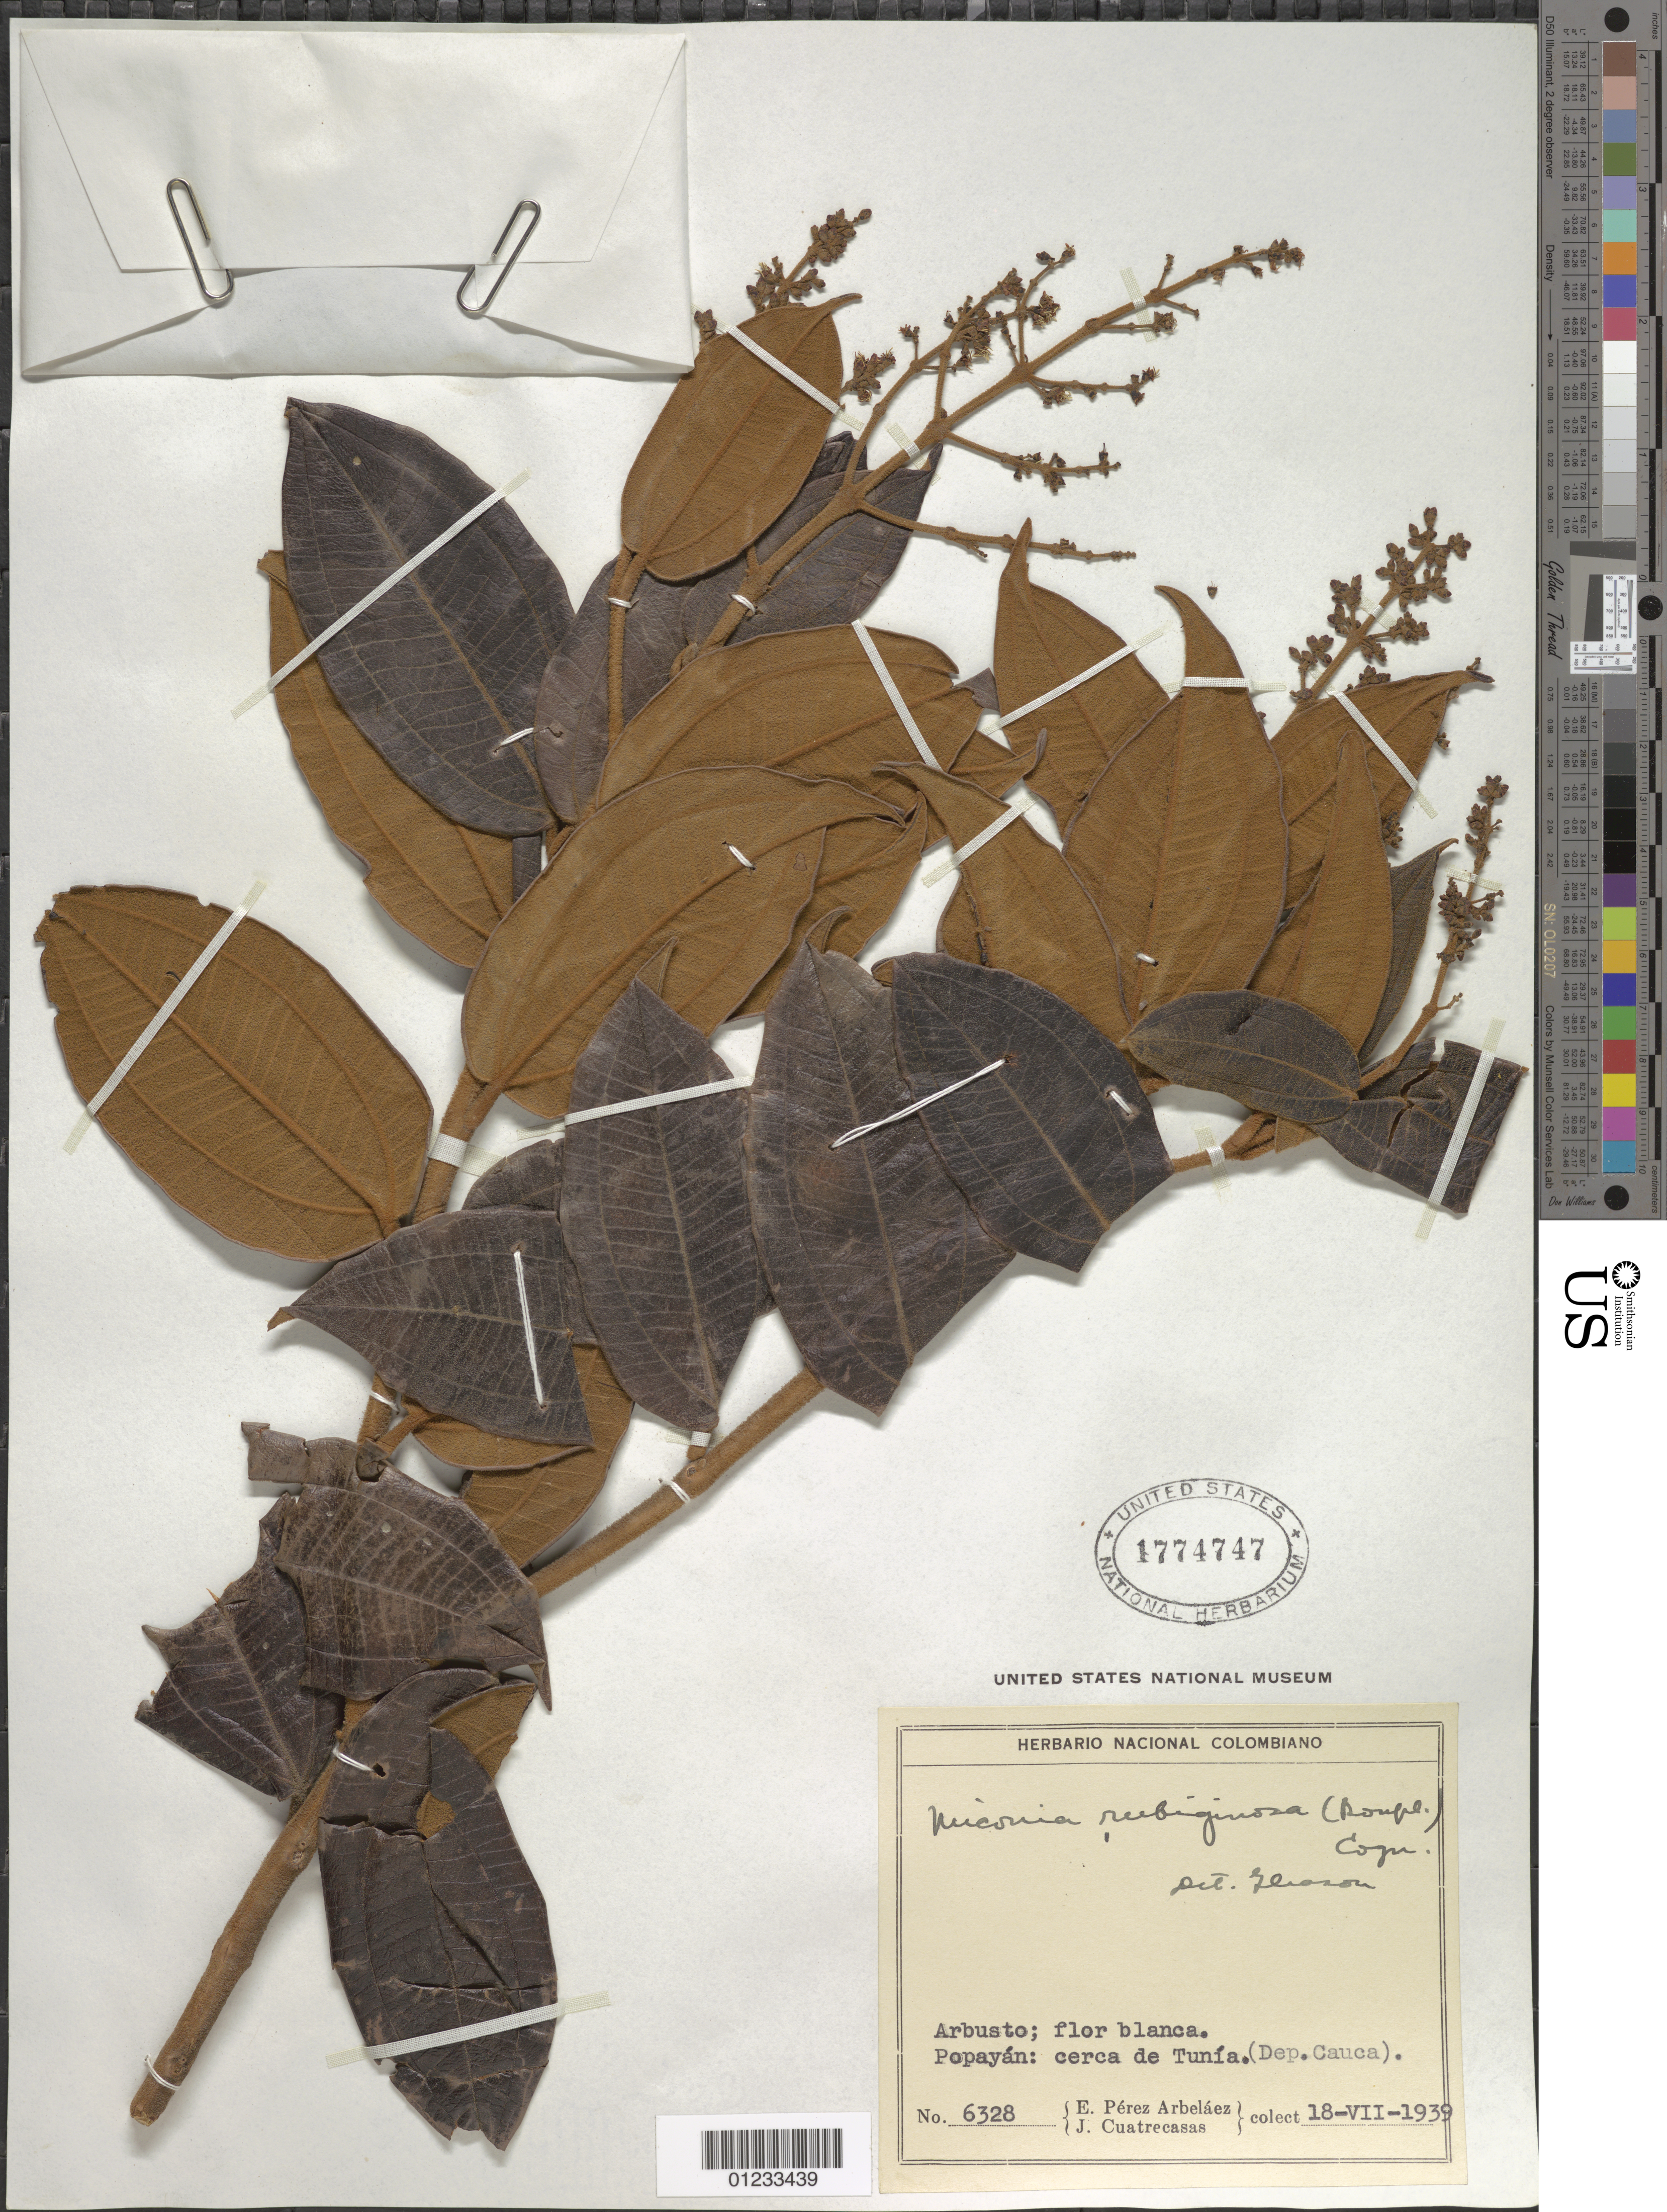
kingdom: Plantae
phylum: Tracheophyta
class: Magnoliopsida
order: Myrtales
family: Melastomataceae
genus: Miconia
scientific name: Miconia rubiginosa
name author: (Bonpl.) DC.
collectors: E. Pérez Arbeláez & J. Cuatrecasas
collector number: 6328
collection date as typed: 18 Jul 1939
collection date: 1939-07-18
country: Colombia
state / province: Cauca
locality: Popayan: Cerca de Tunia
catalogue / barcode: US 1774747